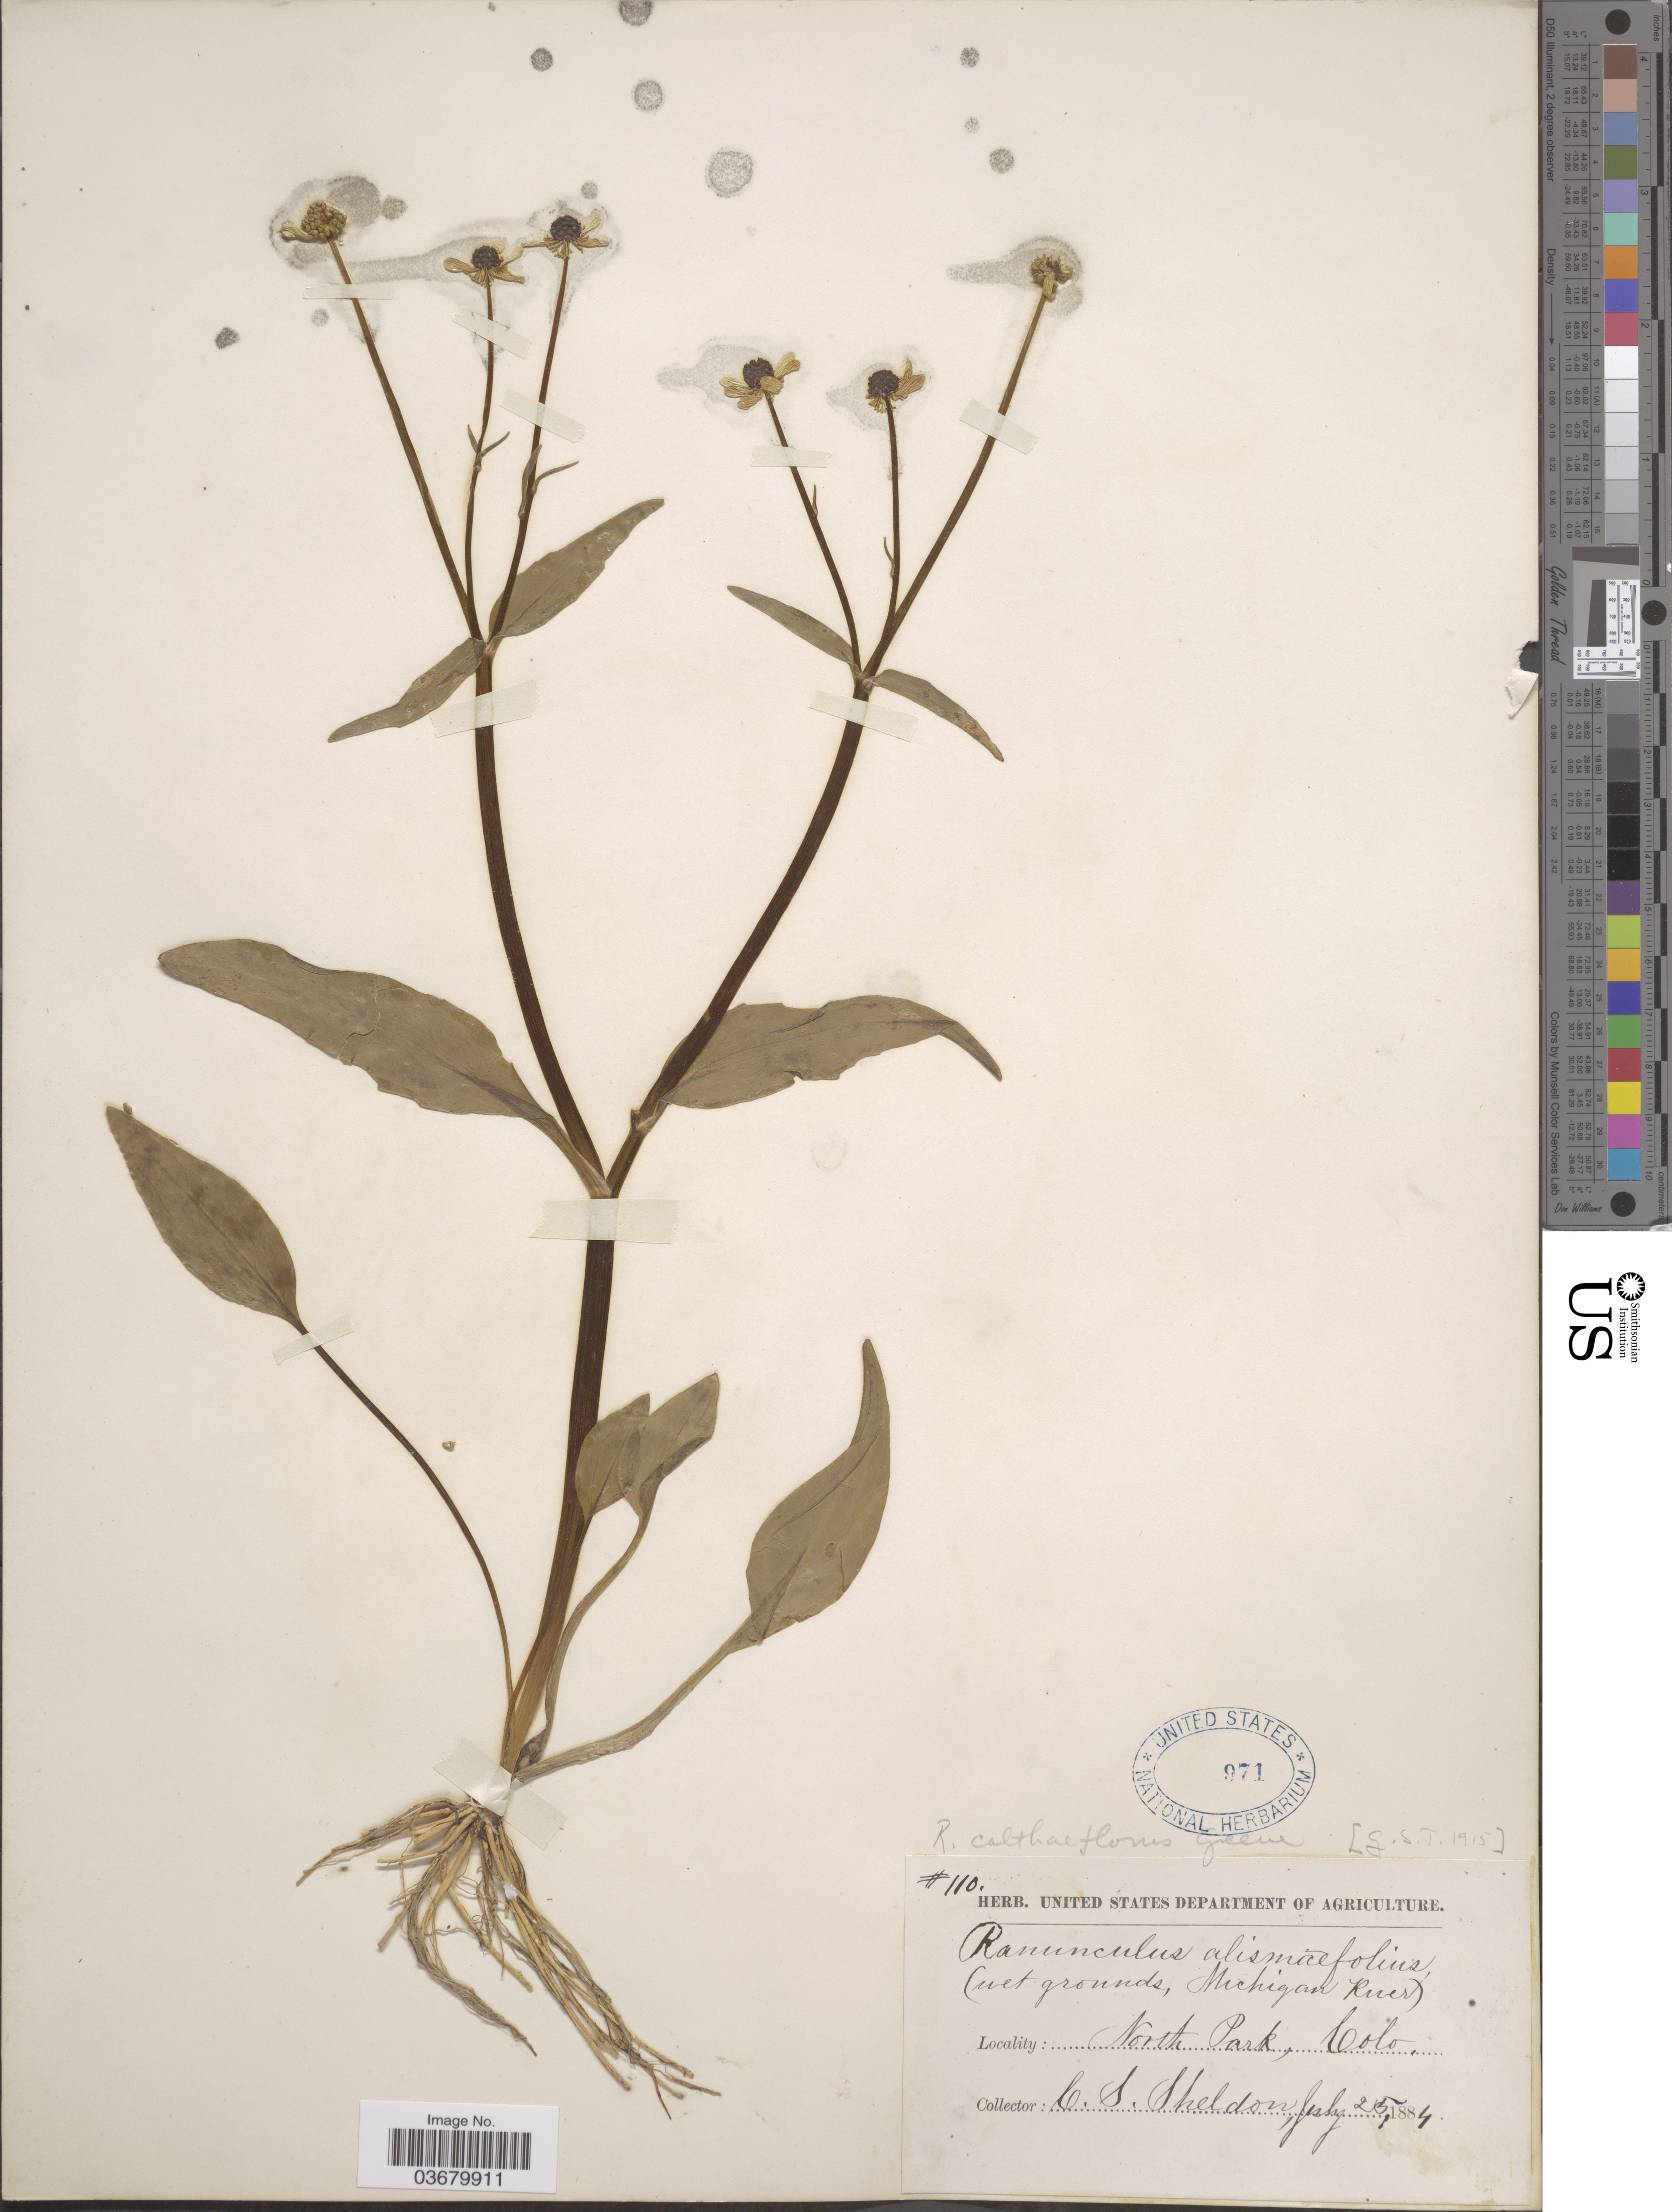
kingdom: Plantae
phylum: Tracheophyta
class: Magnoliopsida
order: Ranunculales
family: Ranunculaceae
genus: Ranunculus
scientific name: Ranunculus alismifolius var. montanus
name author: S. Watson in C. King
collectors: C. S. Sheldon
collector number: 110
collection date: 1884-07-25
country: United States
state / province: Colorado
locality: North Park. (Wet grounds, Michigan River)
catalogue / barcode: US 971